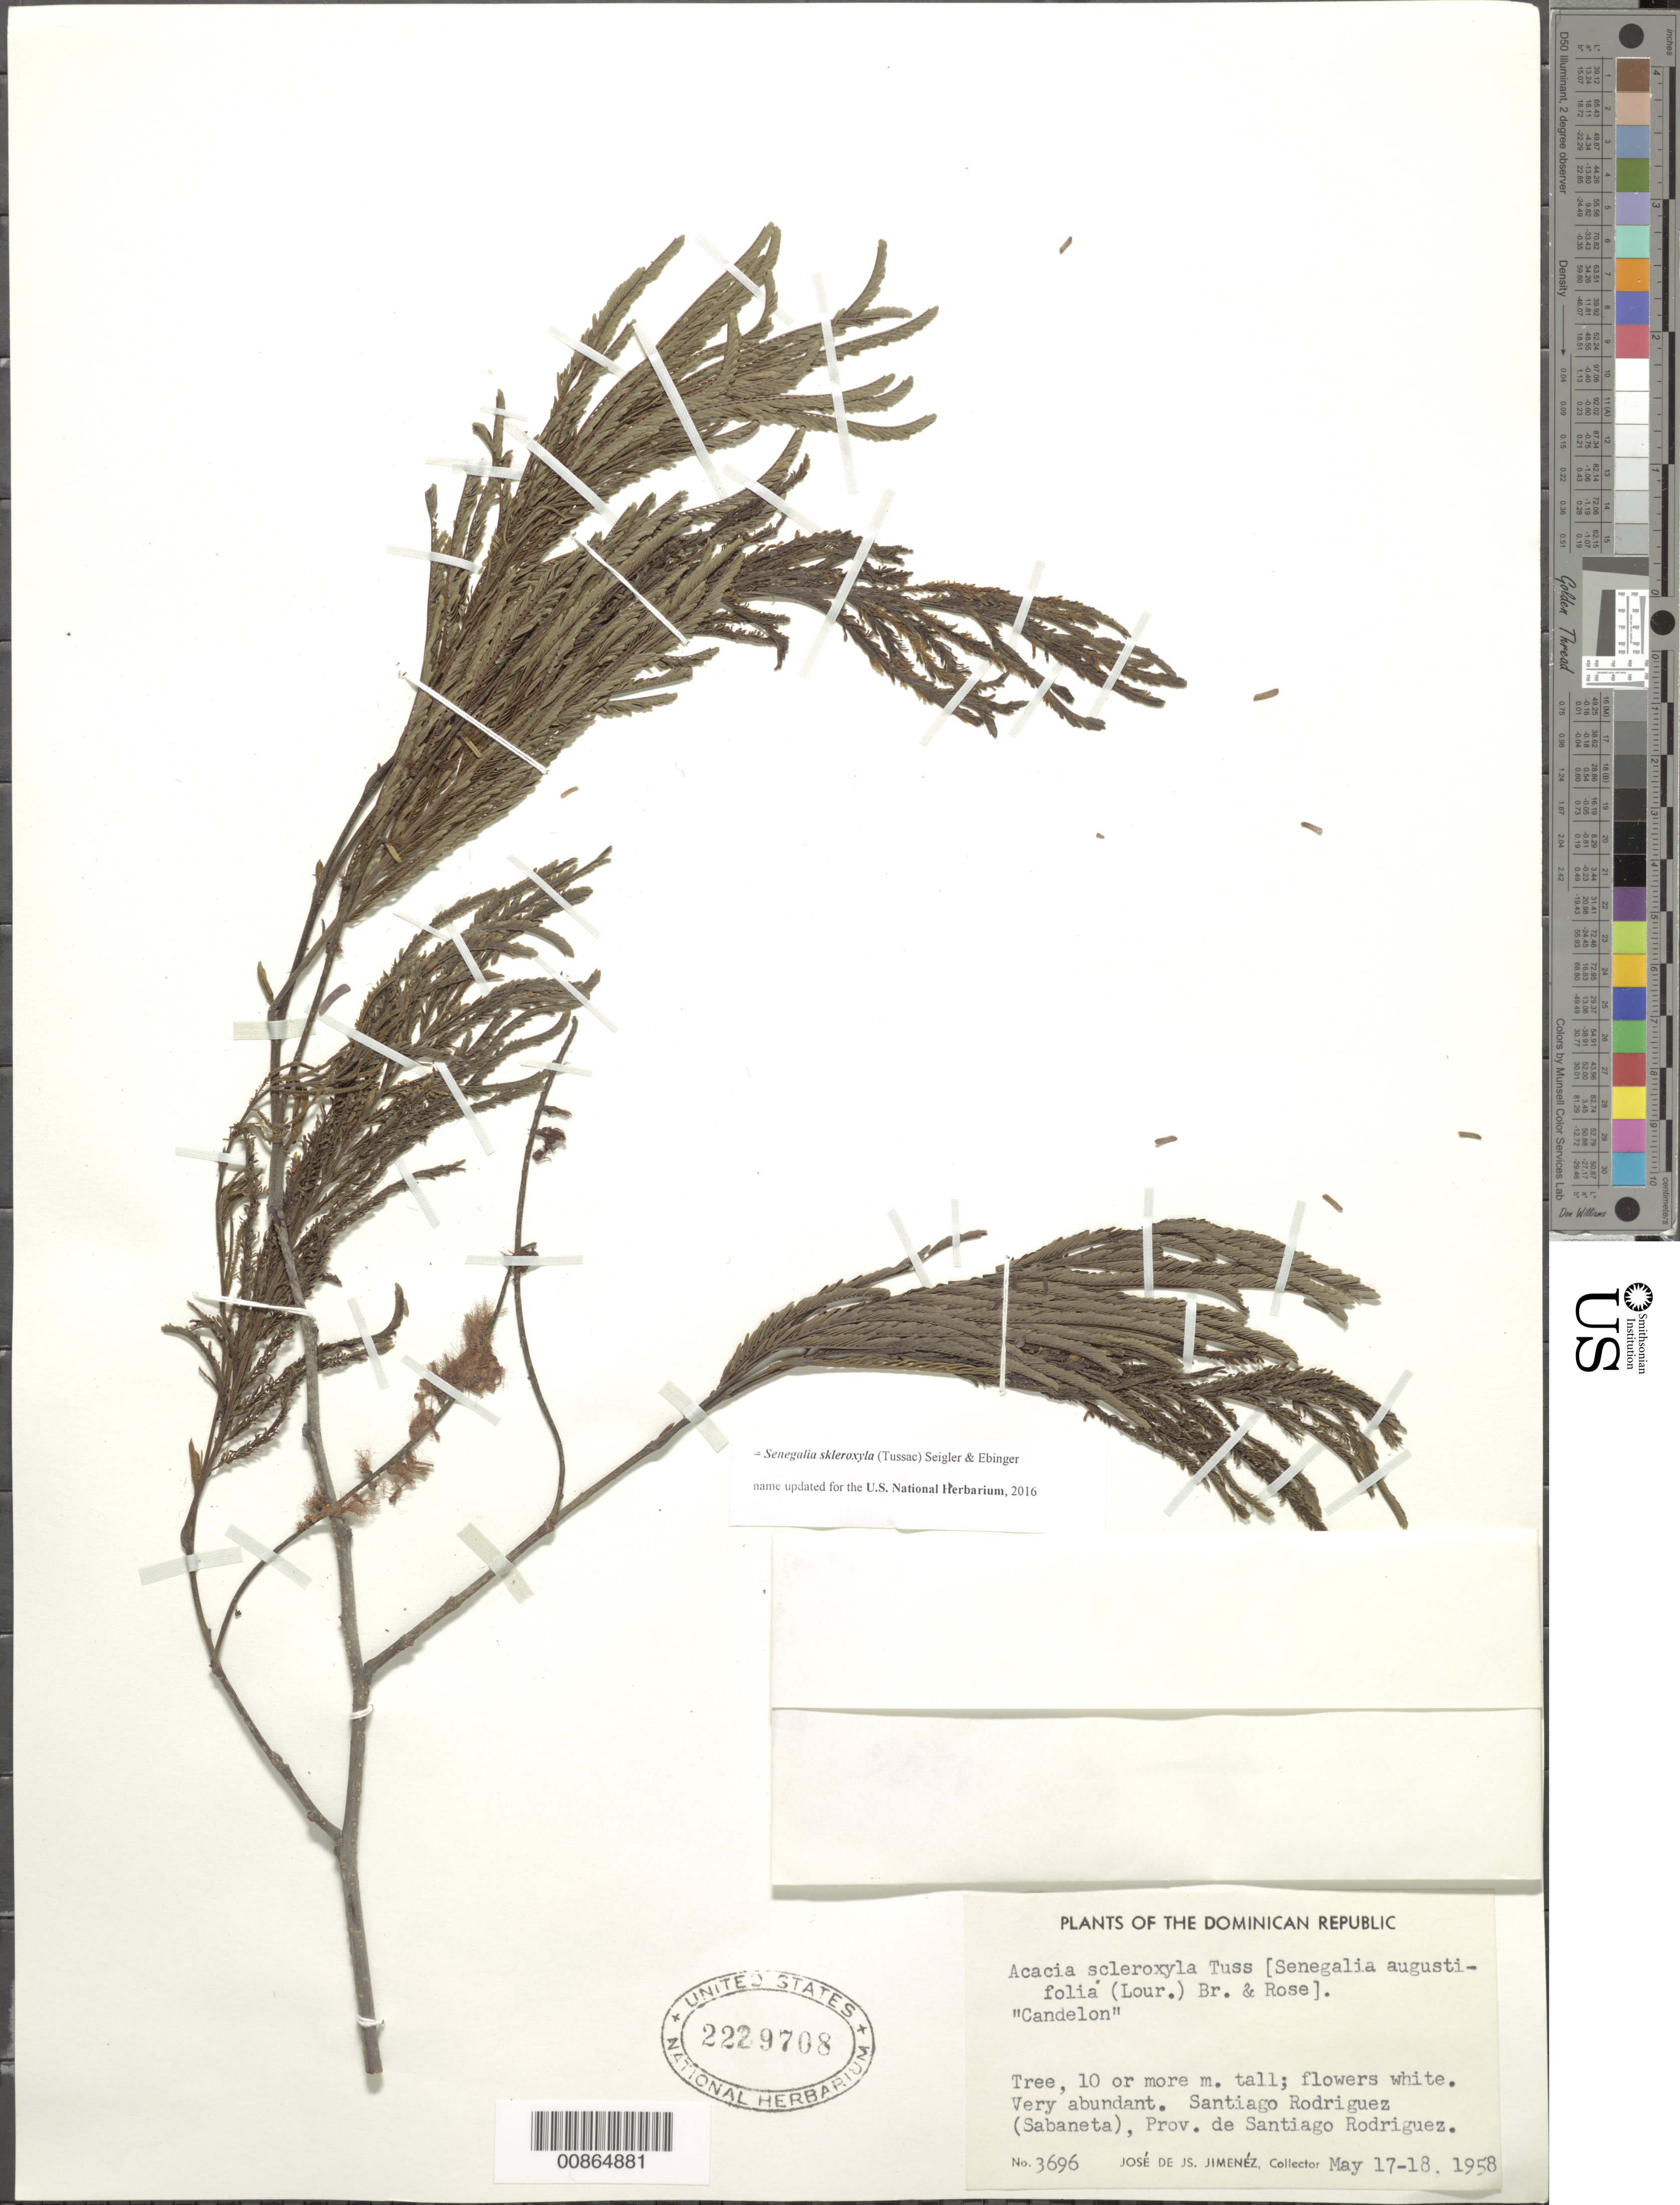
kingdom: Plantae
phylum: Tracheophyta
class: Magnoliopsida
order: Fabales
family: Fabaceae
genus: Parasenegalia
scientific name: Parasenegalia skleroxyla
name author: (Tussac) Seigler & Ebinger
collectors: J. J. Jiménez Almonte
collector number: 3696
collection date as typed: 17 May 1958 to 18 May 1958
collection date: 1958-05-17/1958-05-18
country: Dominican Republic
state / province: Santiago Rodríguez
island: Hispaniola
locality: Santiago Rodríguez (Sabaneta).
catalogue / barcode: US 2229708